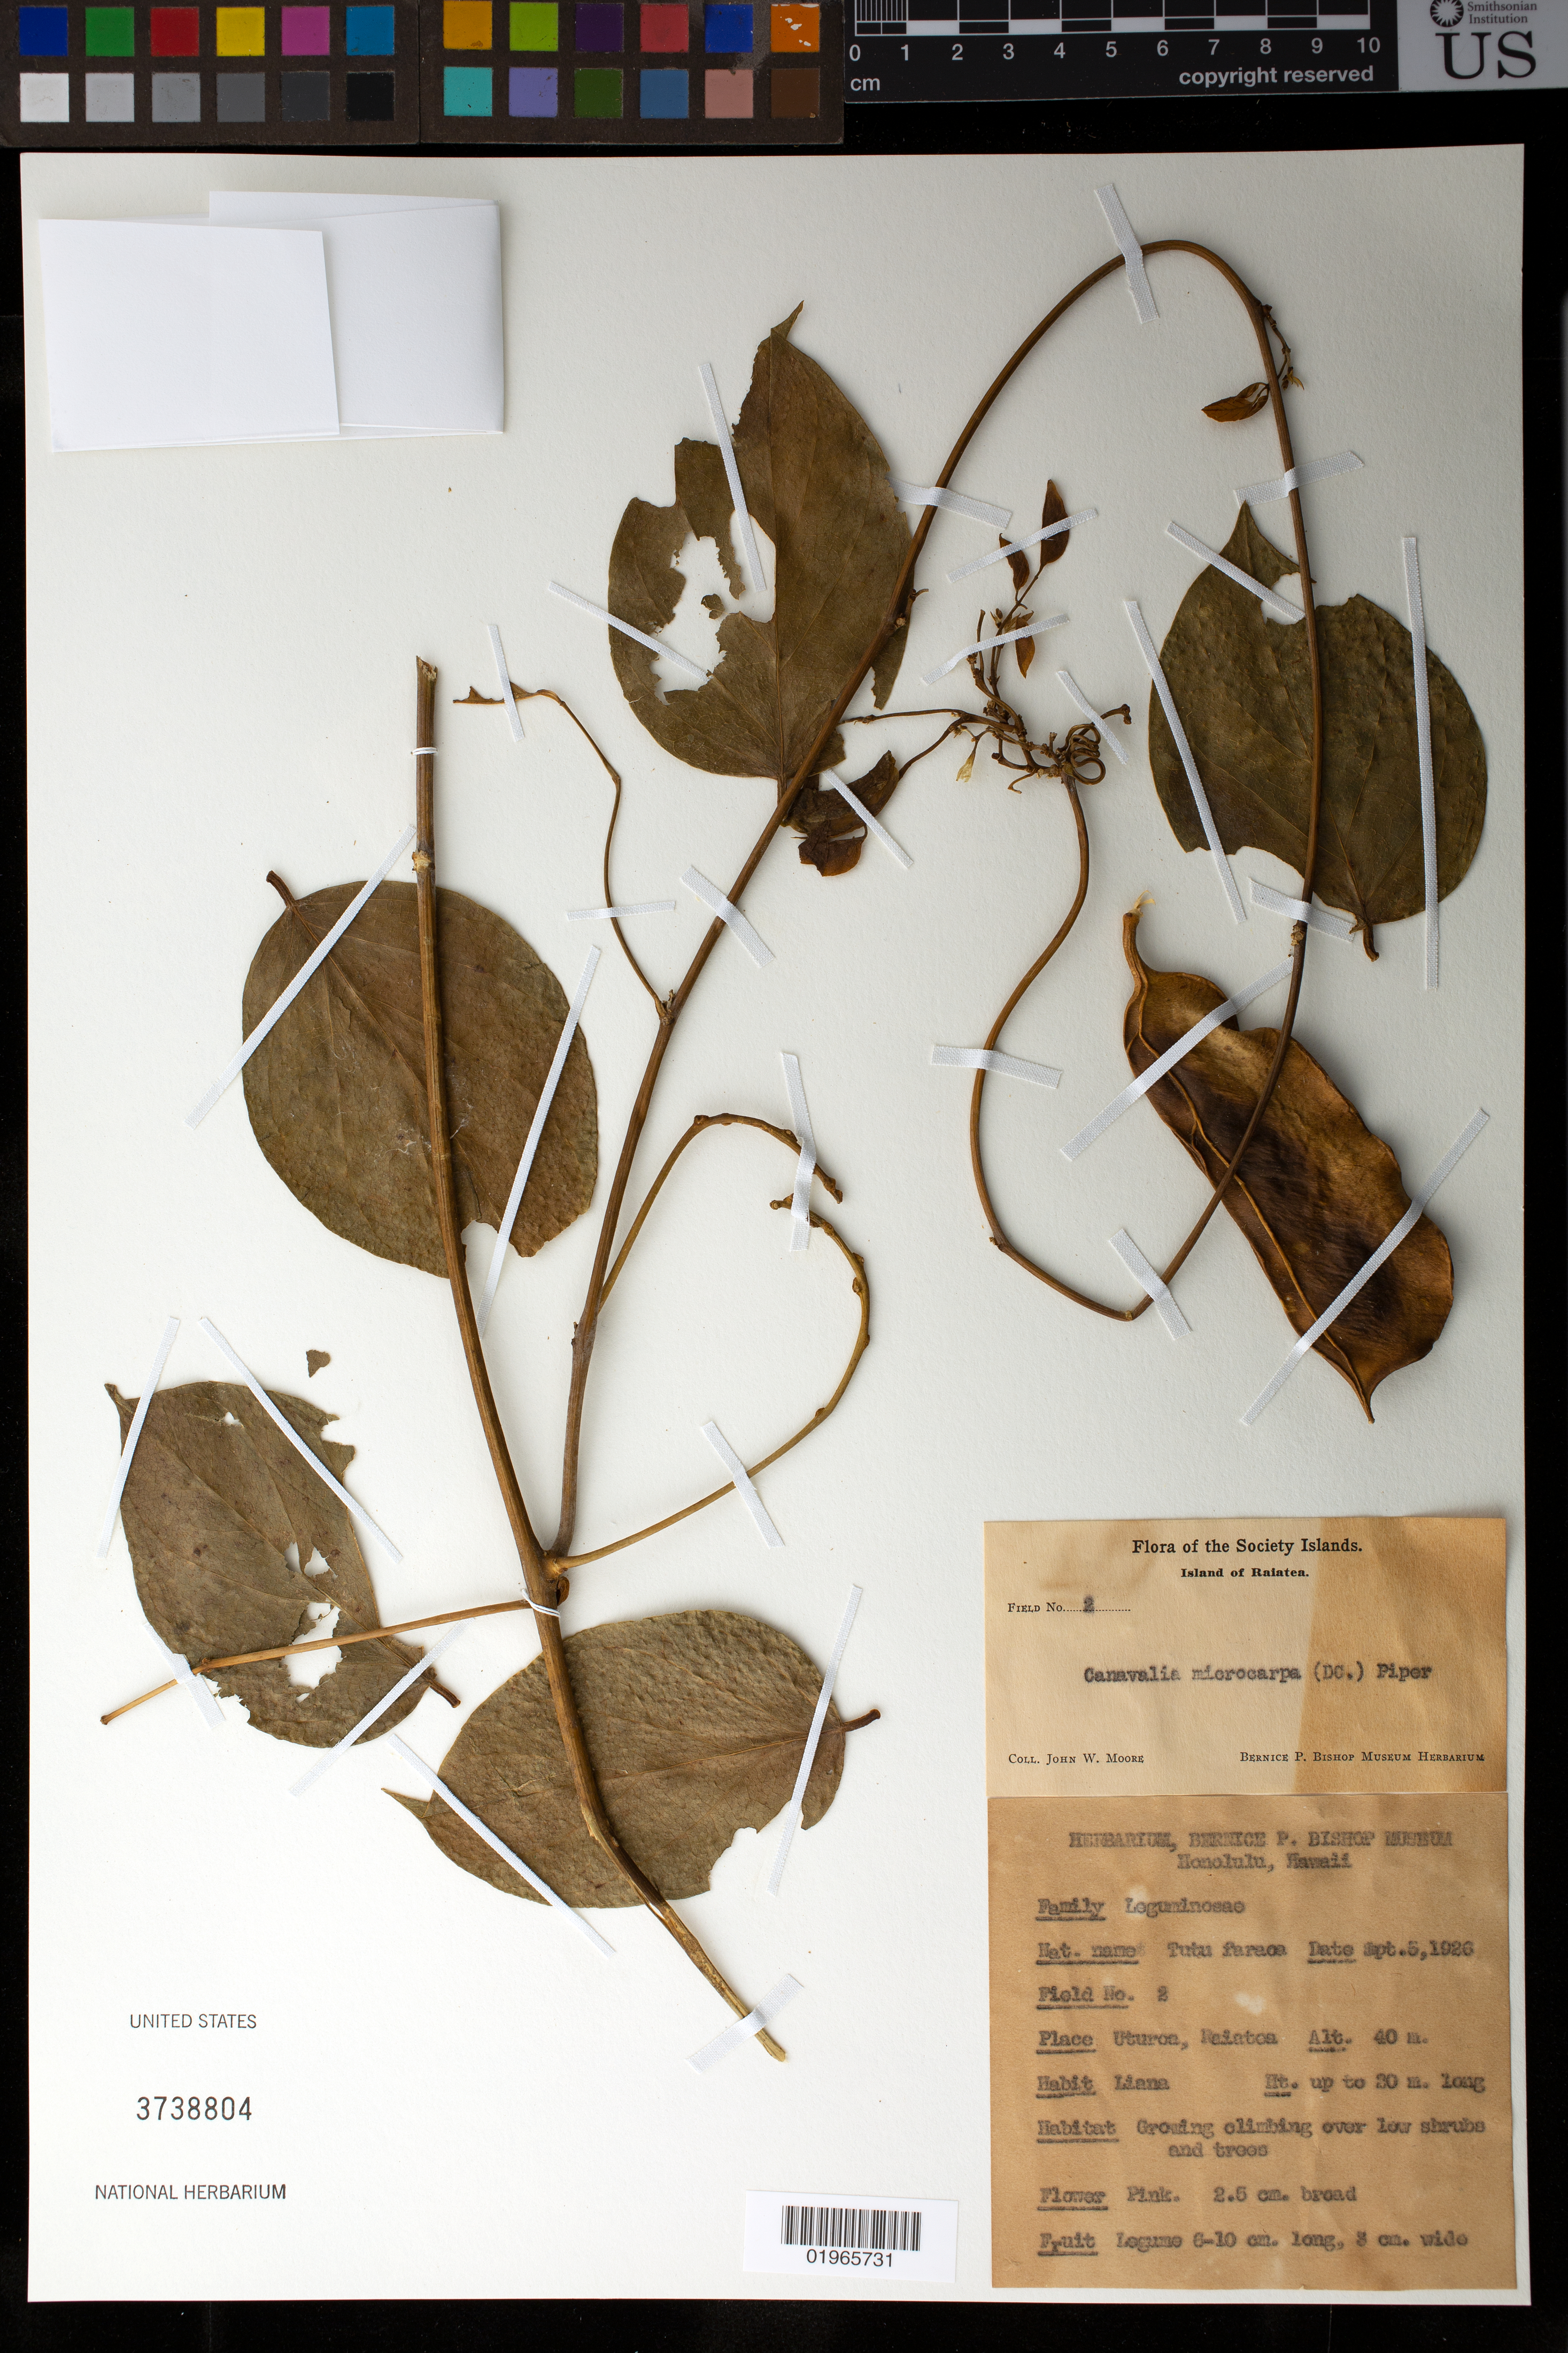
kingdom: Plantae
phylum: Tracheophyta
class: Magnoliopsida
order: Fabales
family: Fabaceae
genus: Canavalia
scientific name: Canavalia cathartica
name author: Thouars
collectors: J. Moore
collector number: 2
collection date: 1926-09-05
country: French Polynesia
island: Raiatea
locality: Uturoa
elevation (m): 40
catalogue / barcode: US 3738804